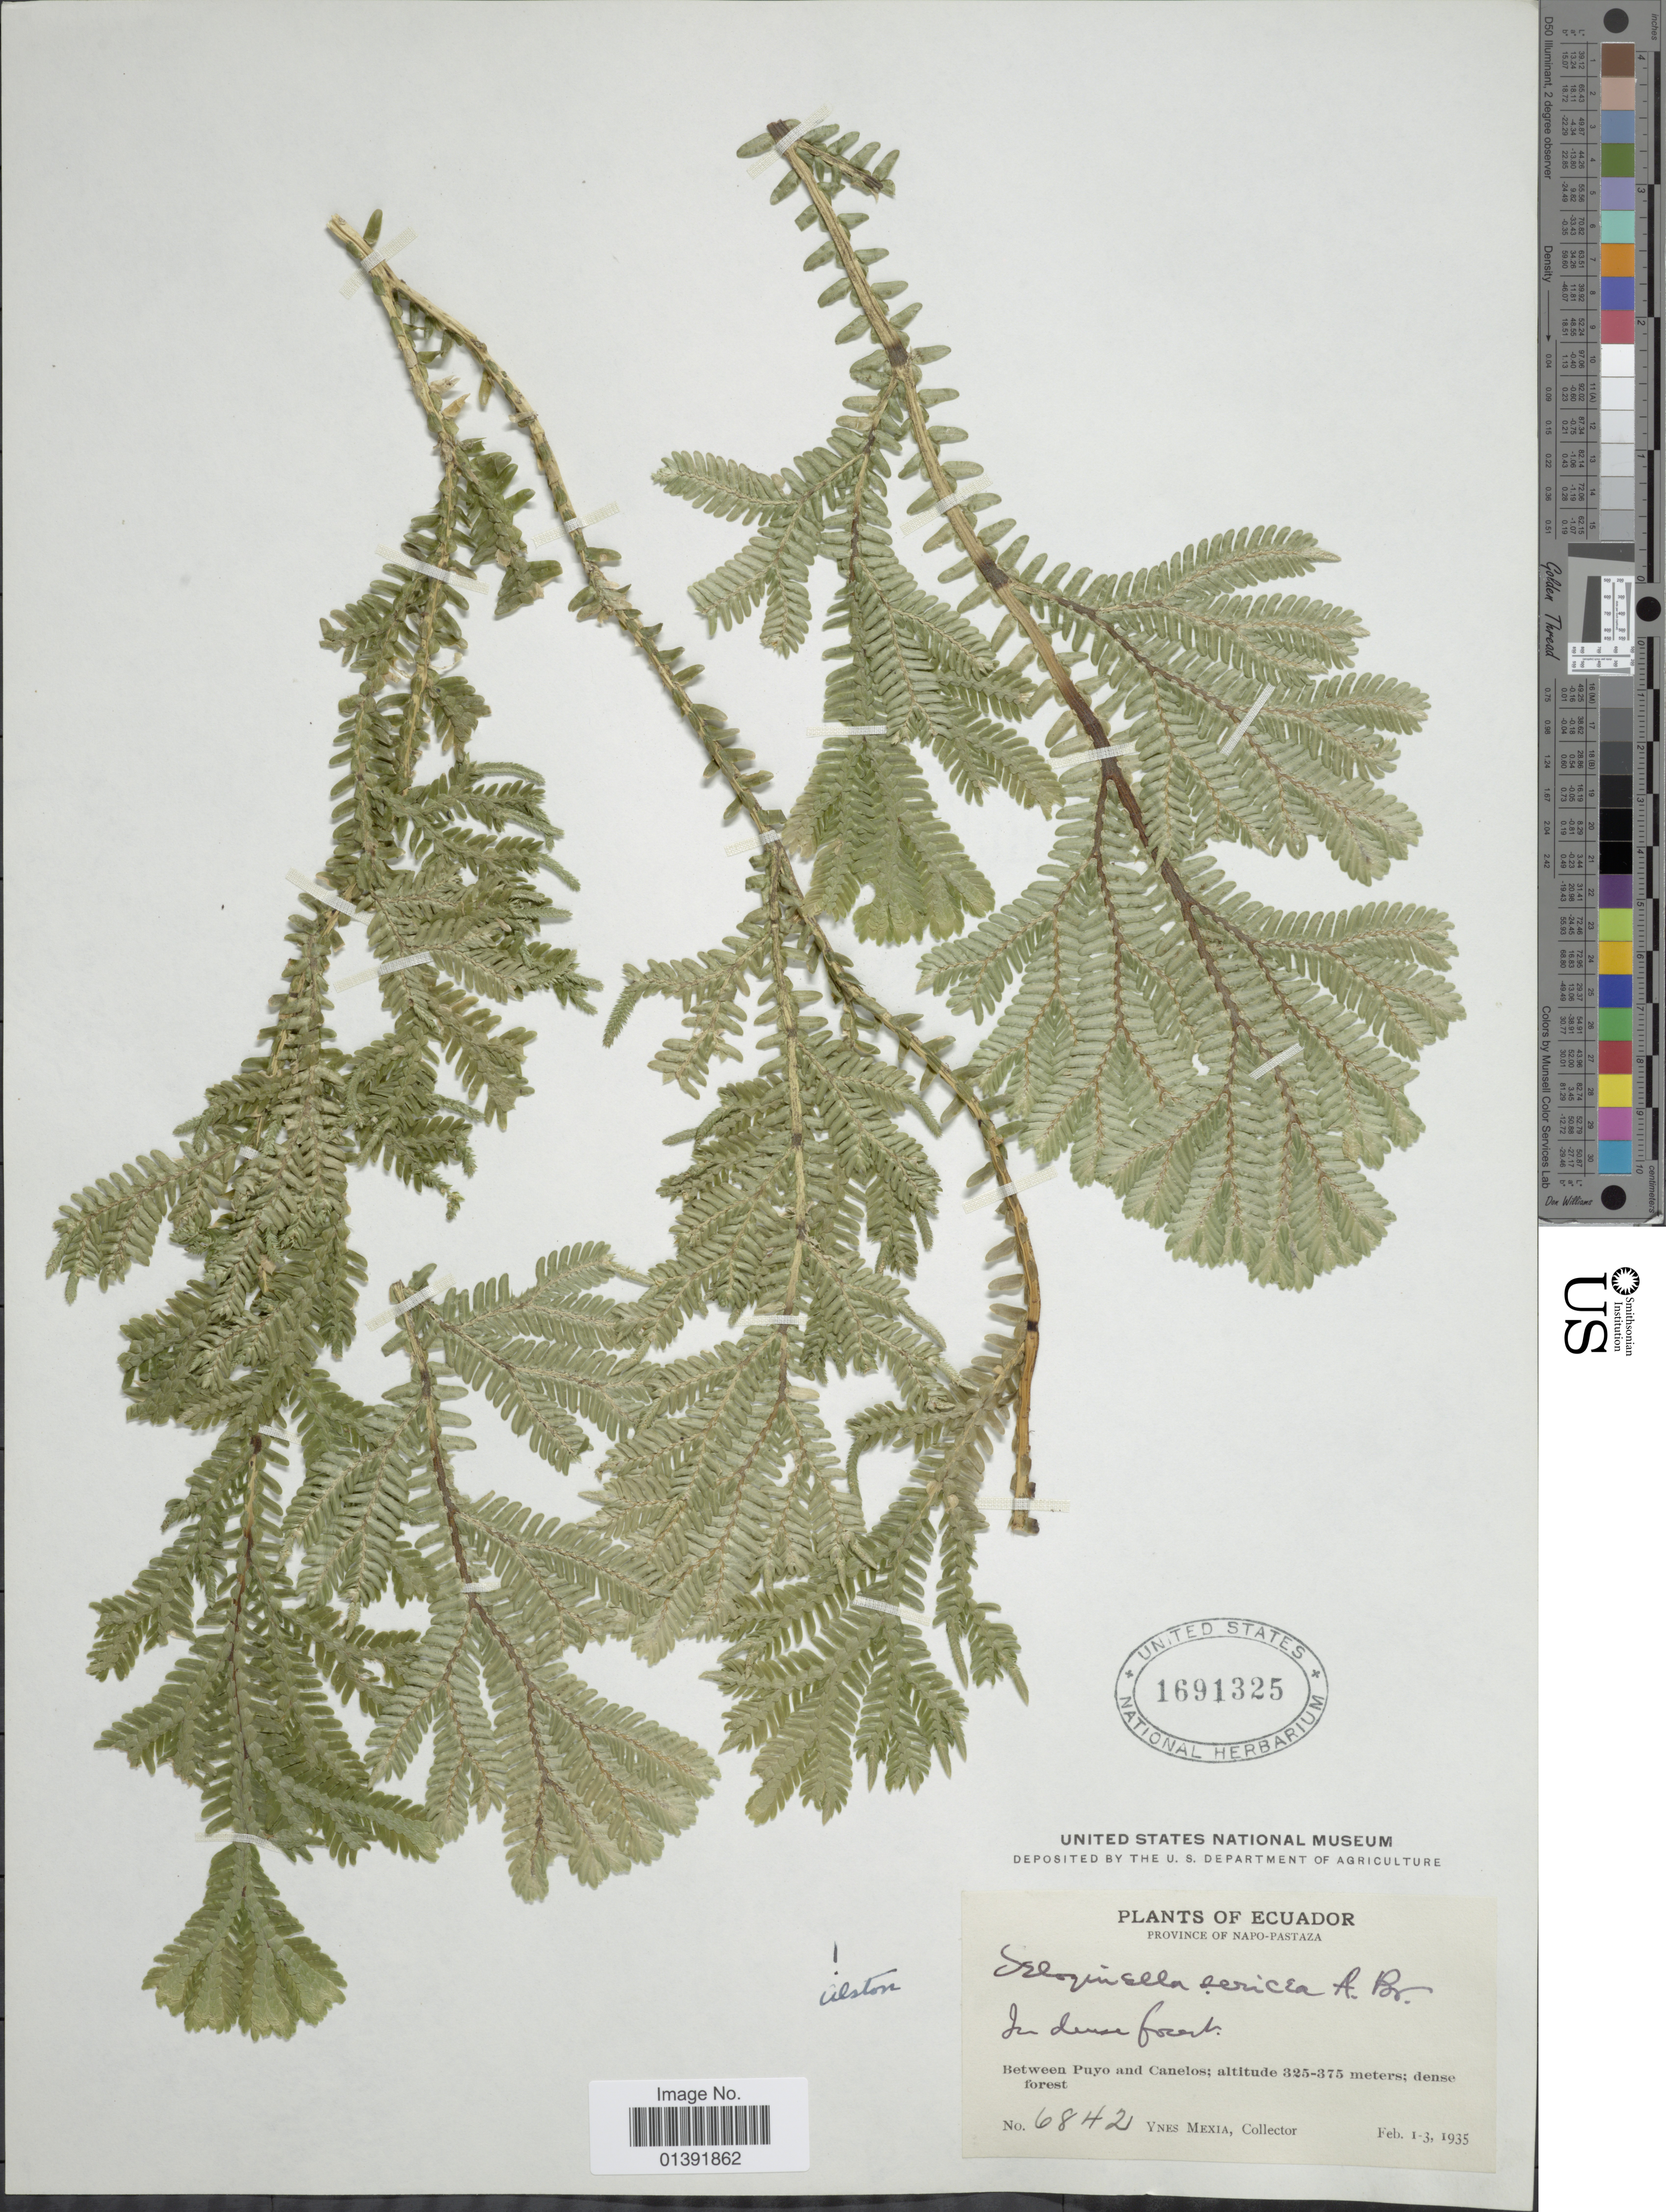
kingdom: Plantae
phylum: Tracheophyta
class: Lycopodiopsida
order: Selaginellales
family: Selaginellaceae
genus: Selaginella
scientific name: Selaginella sericea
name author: A. Braun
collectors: Y. Mexia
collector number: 6842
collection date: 1935-02-01/1935-02-03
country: Ecuador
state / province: Napo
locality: Province of Napo-Pastaza, between Puyp and Canelos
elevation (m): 325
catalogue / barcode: US 1691325